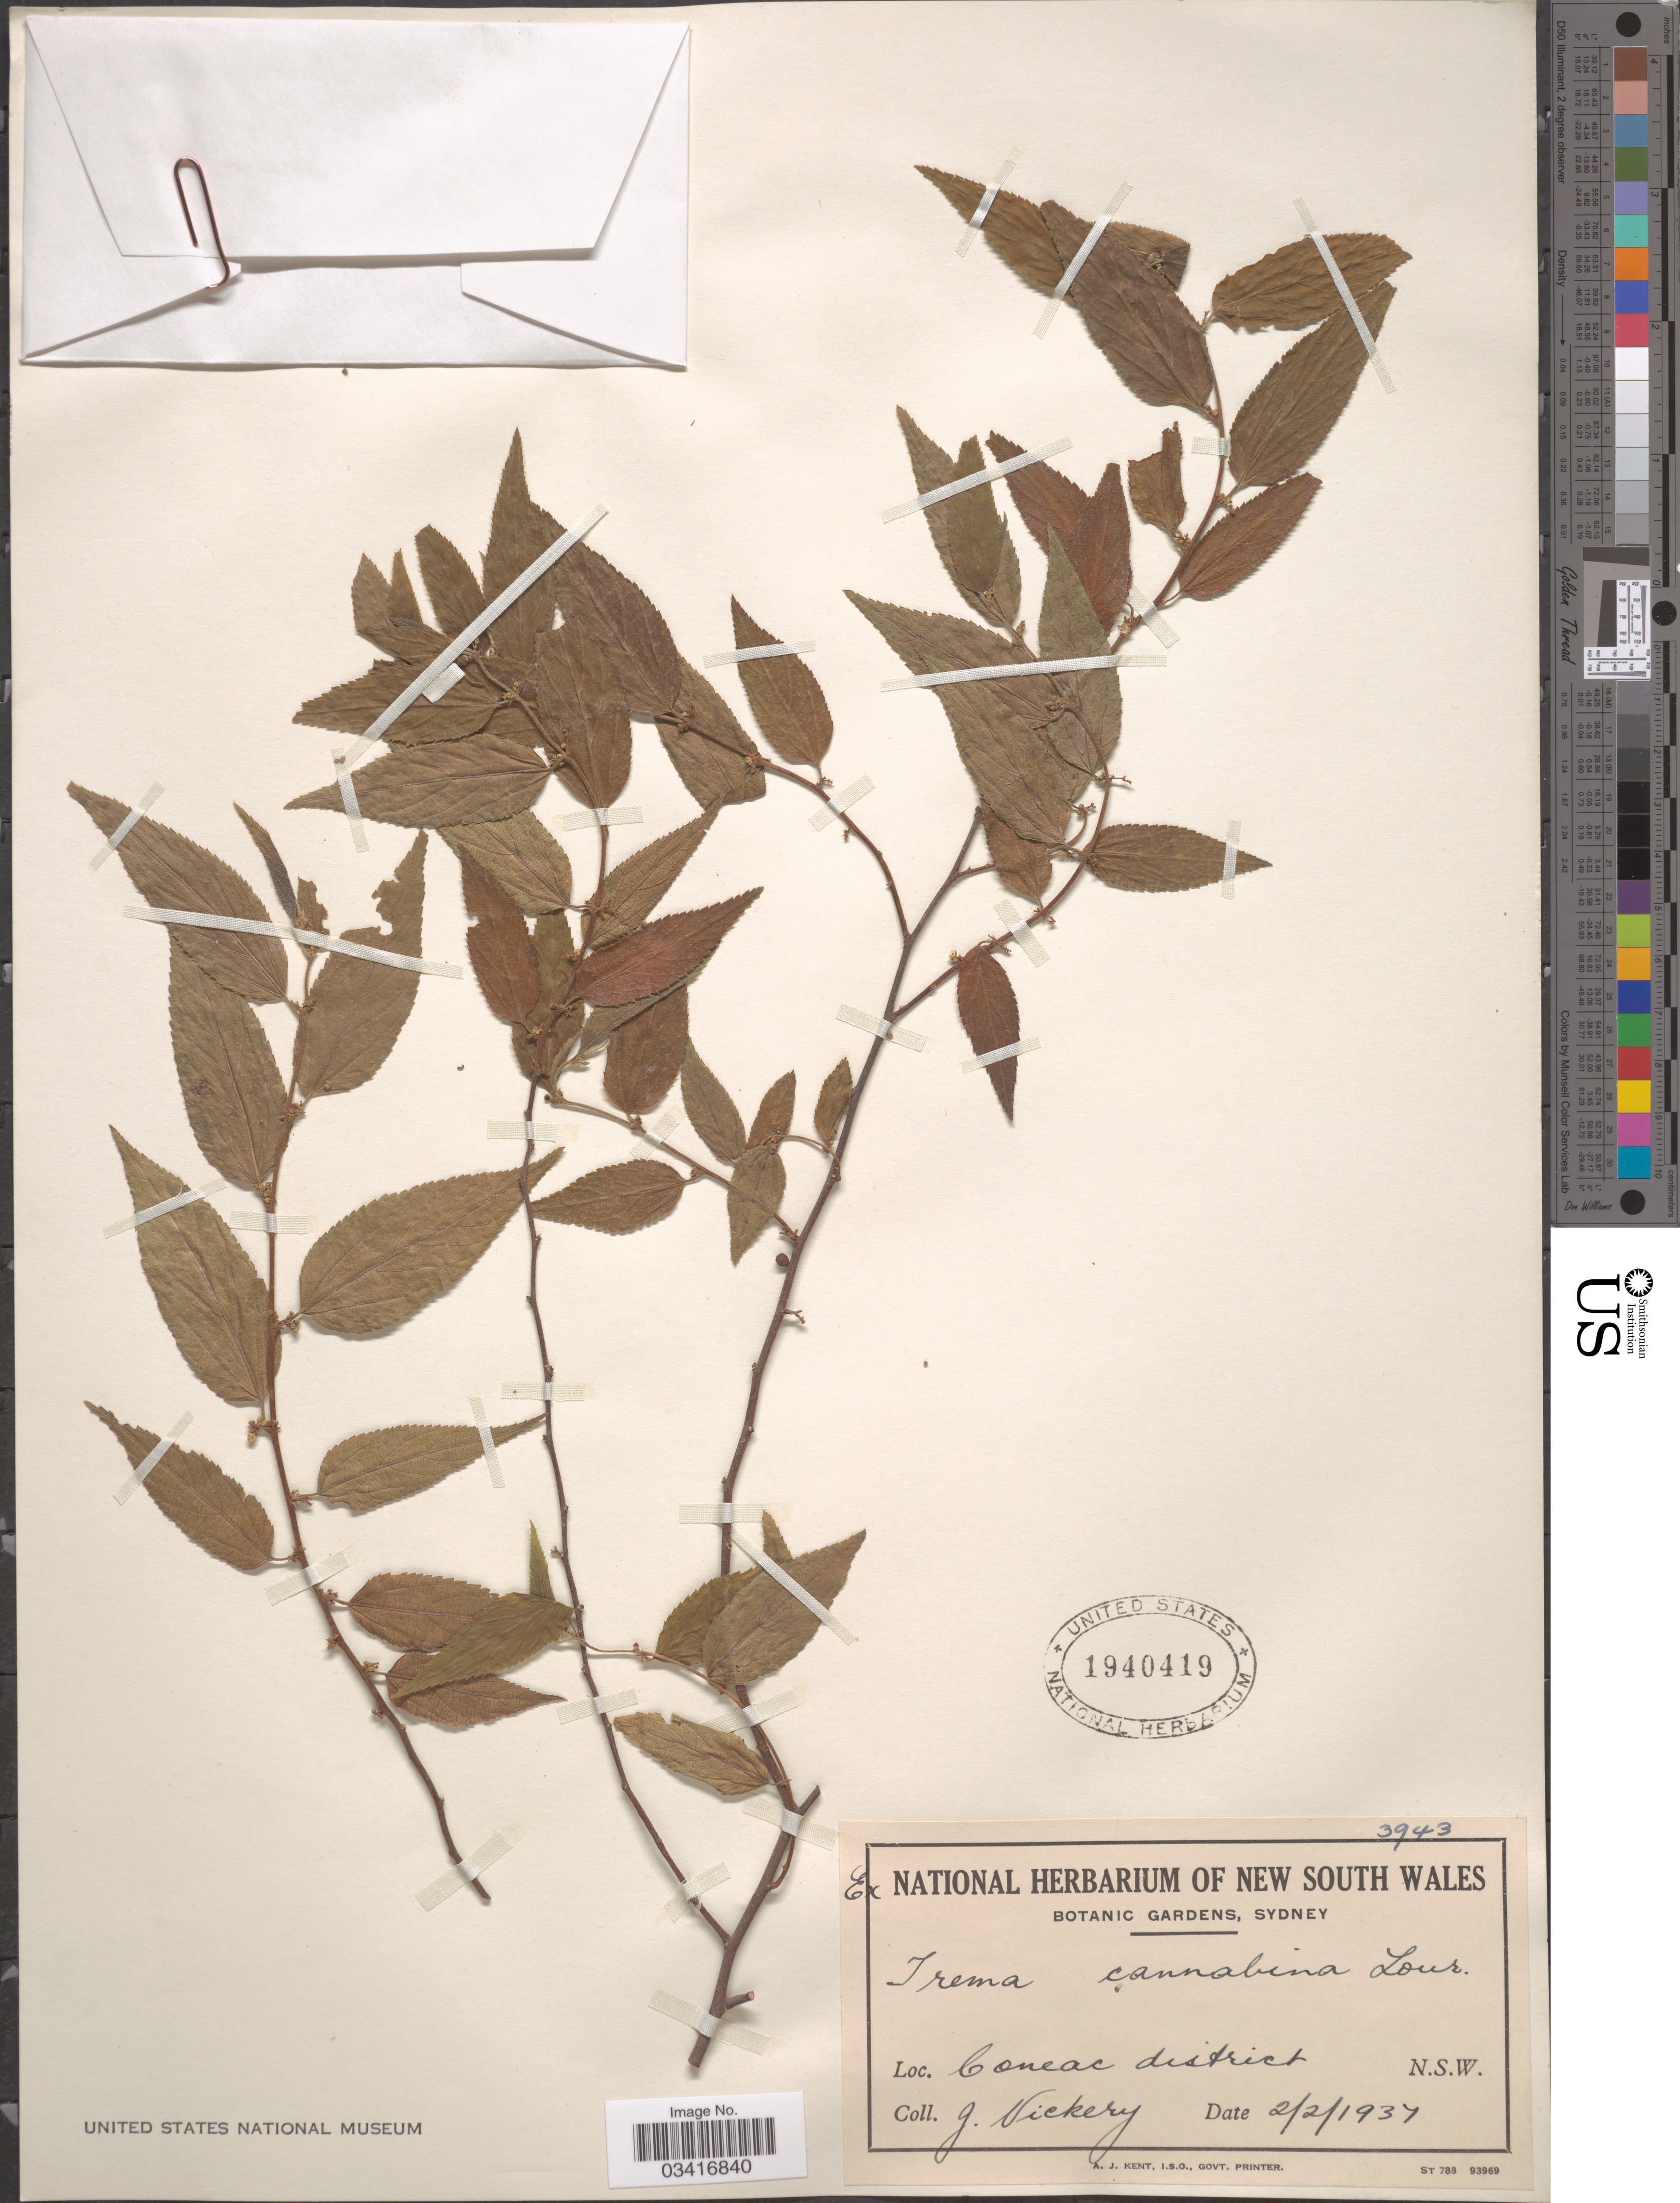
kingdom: Plantae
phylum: Tracheophyta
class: Magnoliopsida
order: Rosales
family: Cannabaceae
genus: Trema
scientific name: Trema cannabina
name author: Lour.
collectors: J. Vickery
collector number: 3943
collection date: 1937-02-02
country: Australia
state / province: New South Wales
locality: Coneac district.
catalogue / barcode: US 1940419